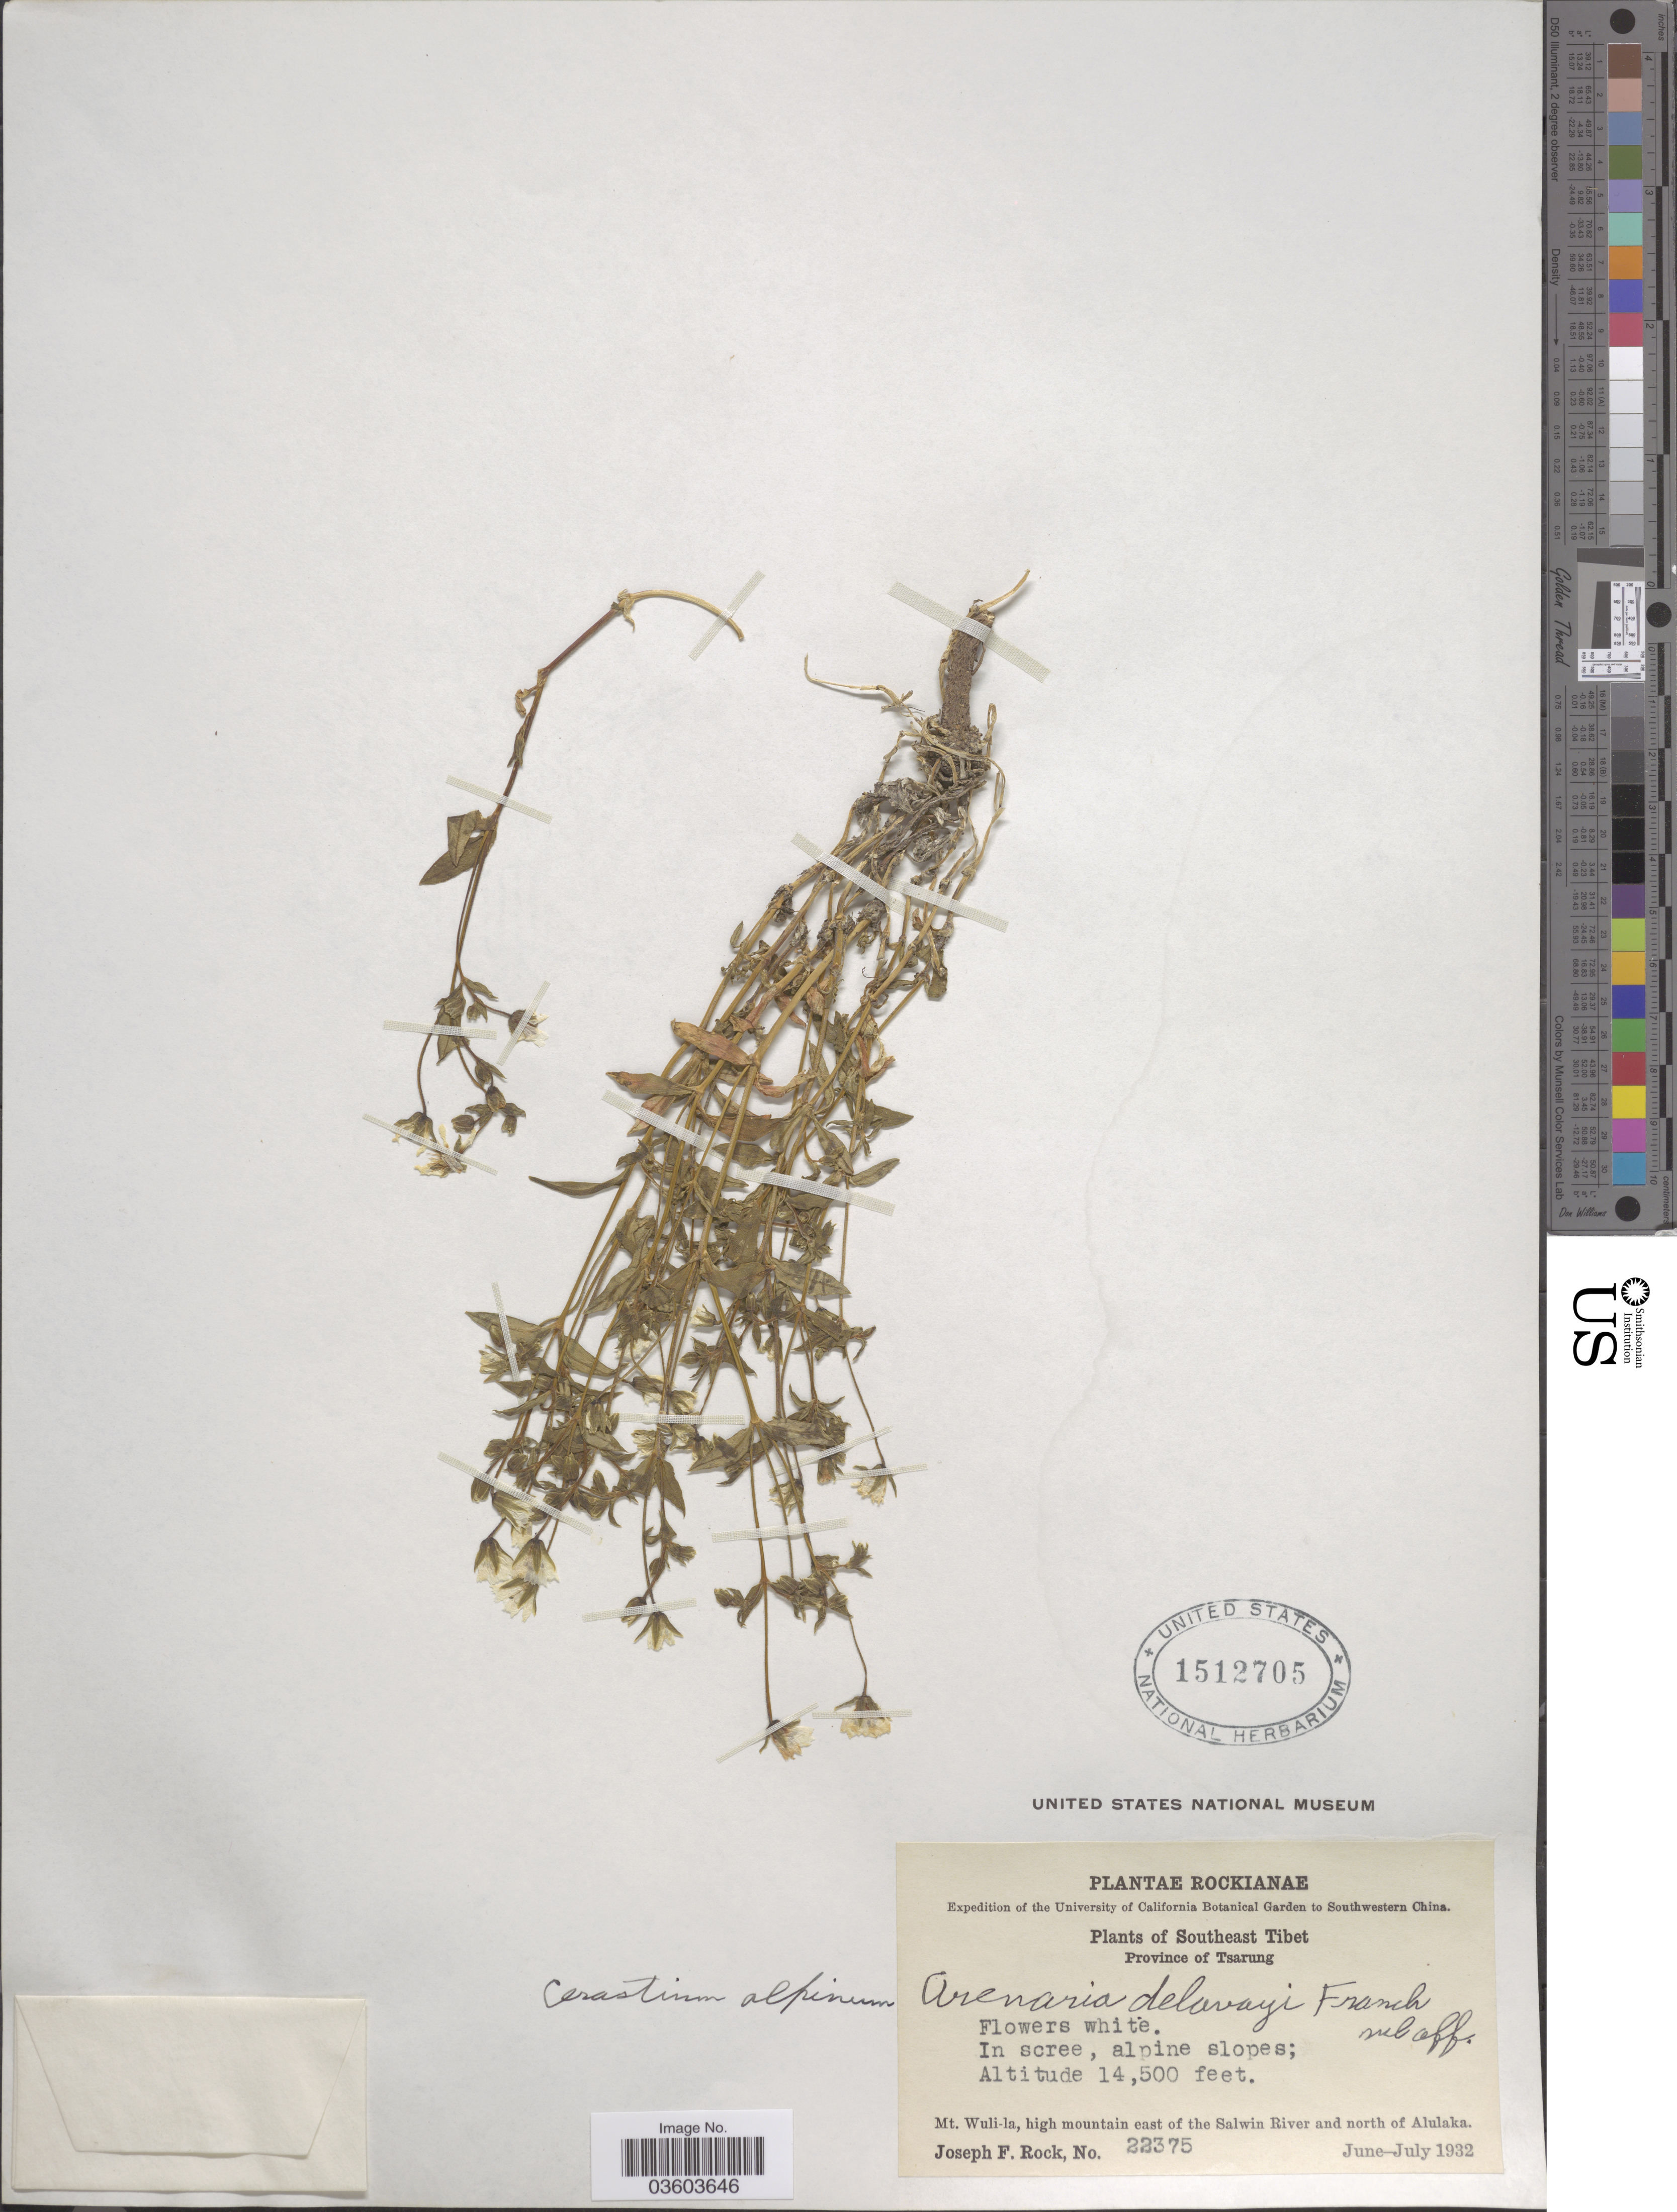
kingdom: Plantae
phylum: Tracheophyta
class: Magnoliopsida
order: Caryophyllales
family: Caryophyllaceae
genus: Cerastium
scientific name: Cerastium alpinum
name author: L.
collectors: J. F. Rock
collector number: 22375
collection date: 1932-06/1932-07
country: China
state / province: Xizang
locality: Southwestern China. Southeast Tibet. Province of Tsarung. Mt. Wuli-la, high mountains east of the Salwin River and north of Alulaka.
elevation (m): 4420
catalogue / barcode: US 1512705